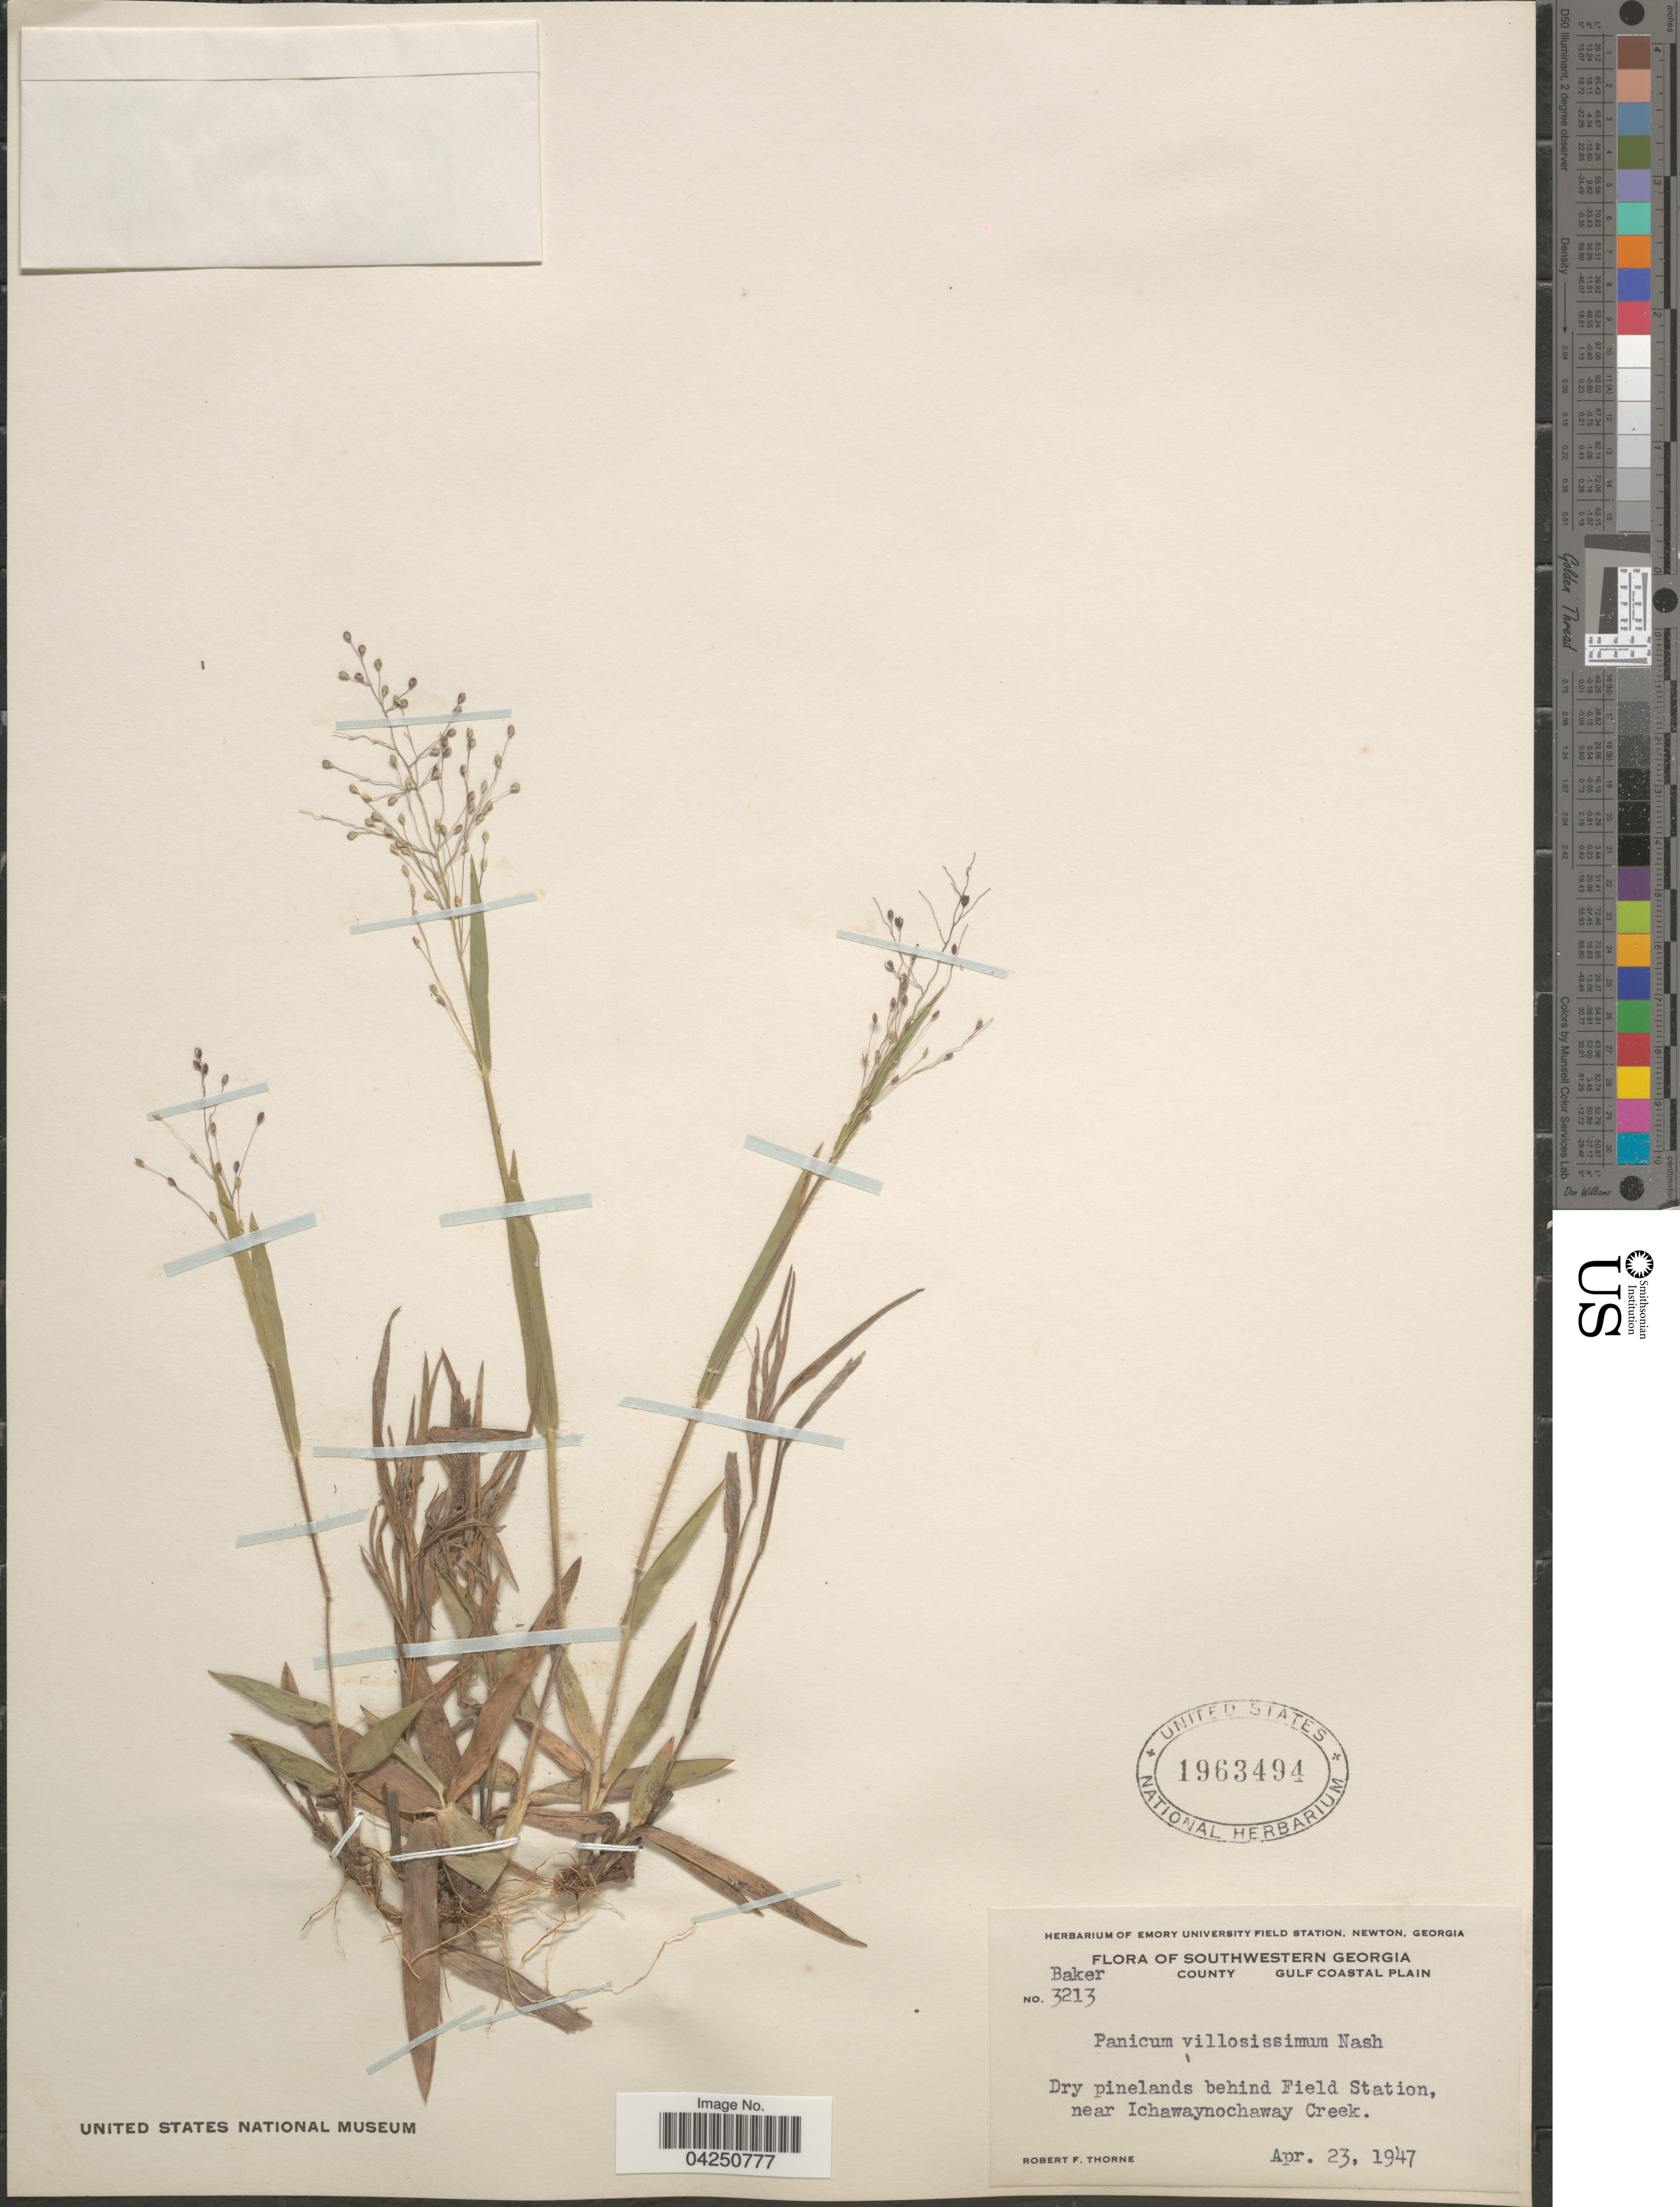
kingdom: Plantae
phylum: Tracheophyta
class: Liliopsida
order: Poales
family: Poaceae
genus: Dichanthelium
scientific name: Dichanthelium acuminatum var. acuminatum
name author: (Sw.) Gould & C.A. Clark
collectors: R. F. Thorne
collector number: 3213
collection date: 1947-04-23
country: United States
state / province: Georgia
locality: Southwestern Georgia. Baker County. Gulf Coastal Plain. Dry pinelands behind Field Station, near Ichawaynochaway Creek.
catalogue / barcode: US 1963494